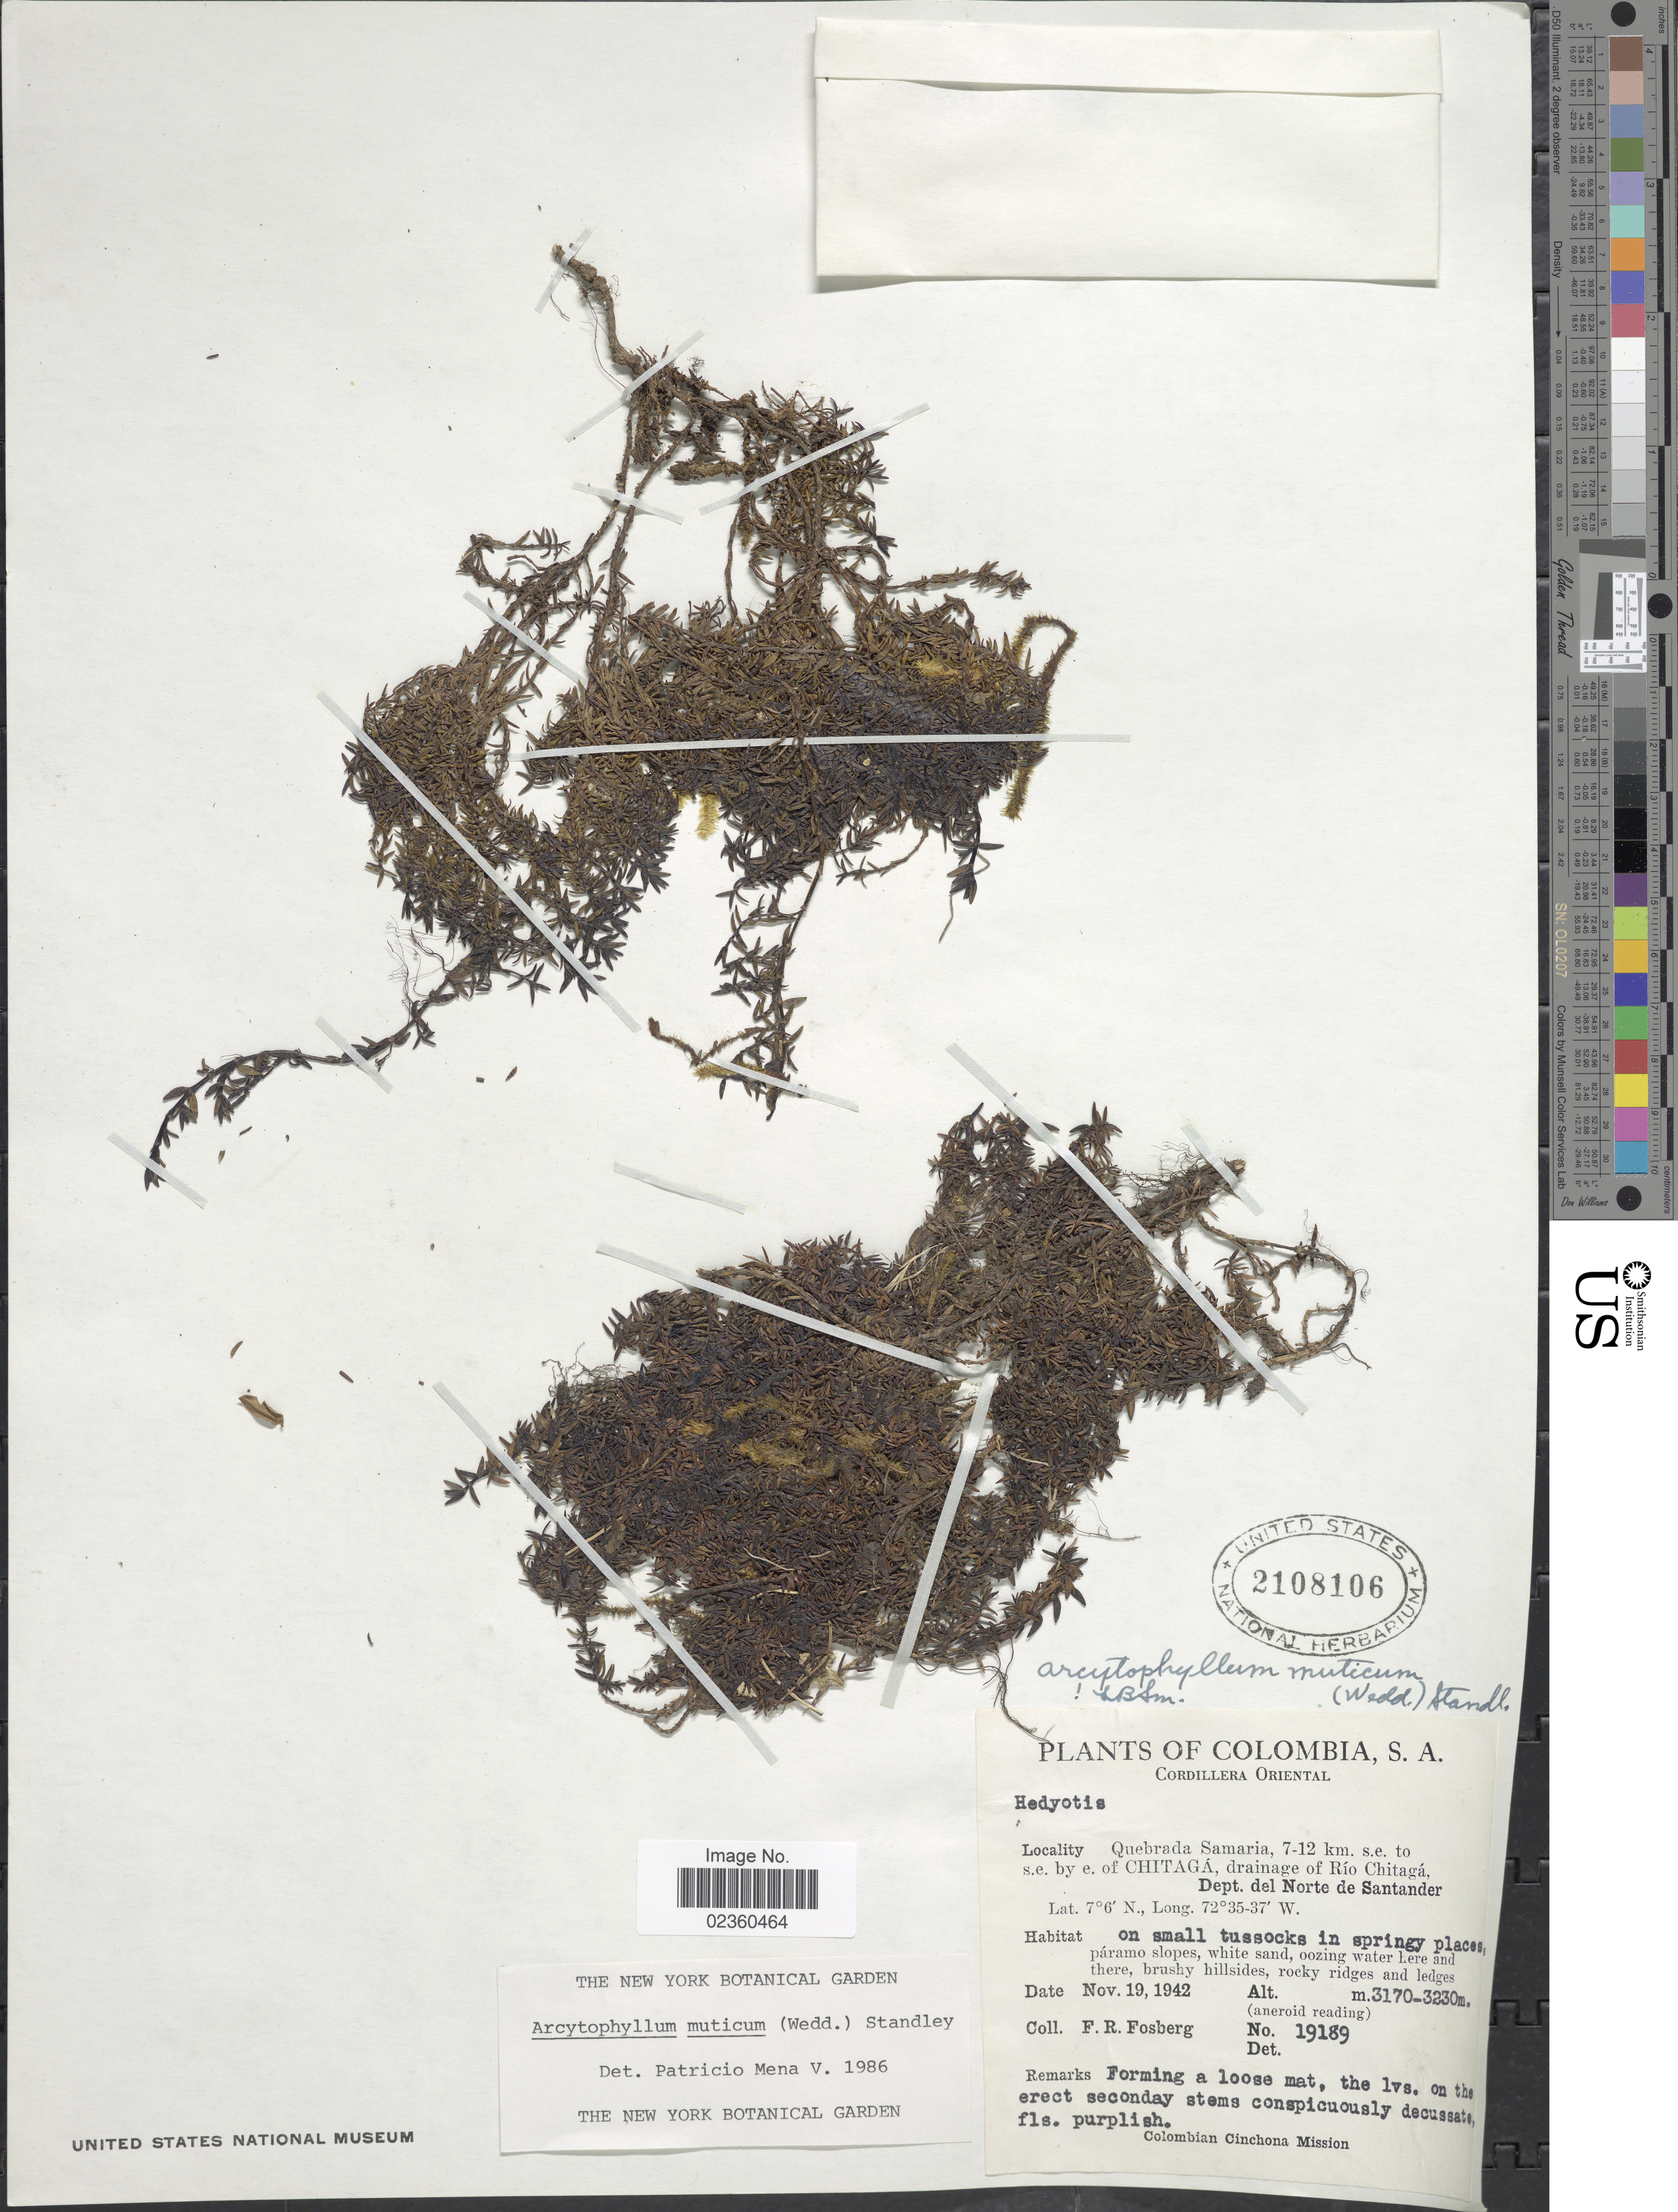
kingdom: Plantae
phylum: Tracheophyta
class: Magnoliopsida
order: Gentianales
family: Rubiaceae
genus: Arcytophyllum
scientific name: Arcytophyllum muticum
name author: (Wedd.) Standl.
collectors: F. R. Fosberg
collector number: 19189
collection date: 1942-11-19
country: Colombia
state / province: Norte de Santander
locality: Cordillera Oriental, Quebrada Samaria, 7-12 km s.e. to s.e. by e. of Chitagá, drainage of Río Chitagá, Dept del Norte de Santander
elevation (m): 3170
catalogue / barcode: US 2108106